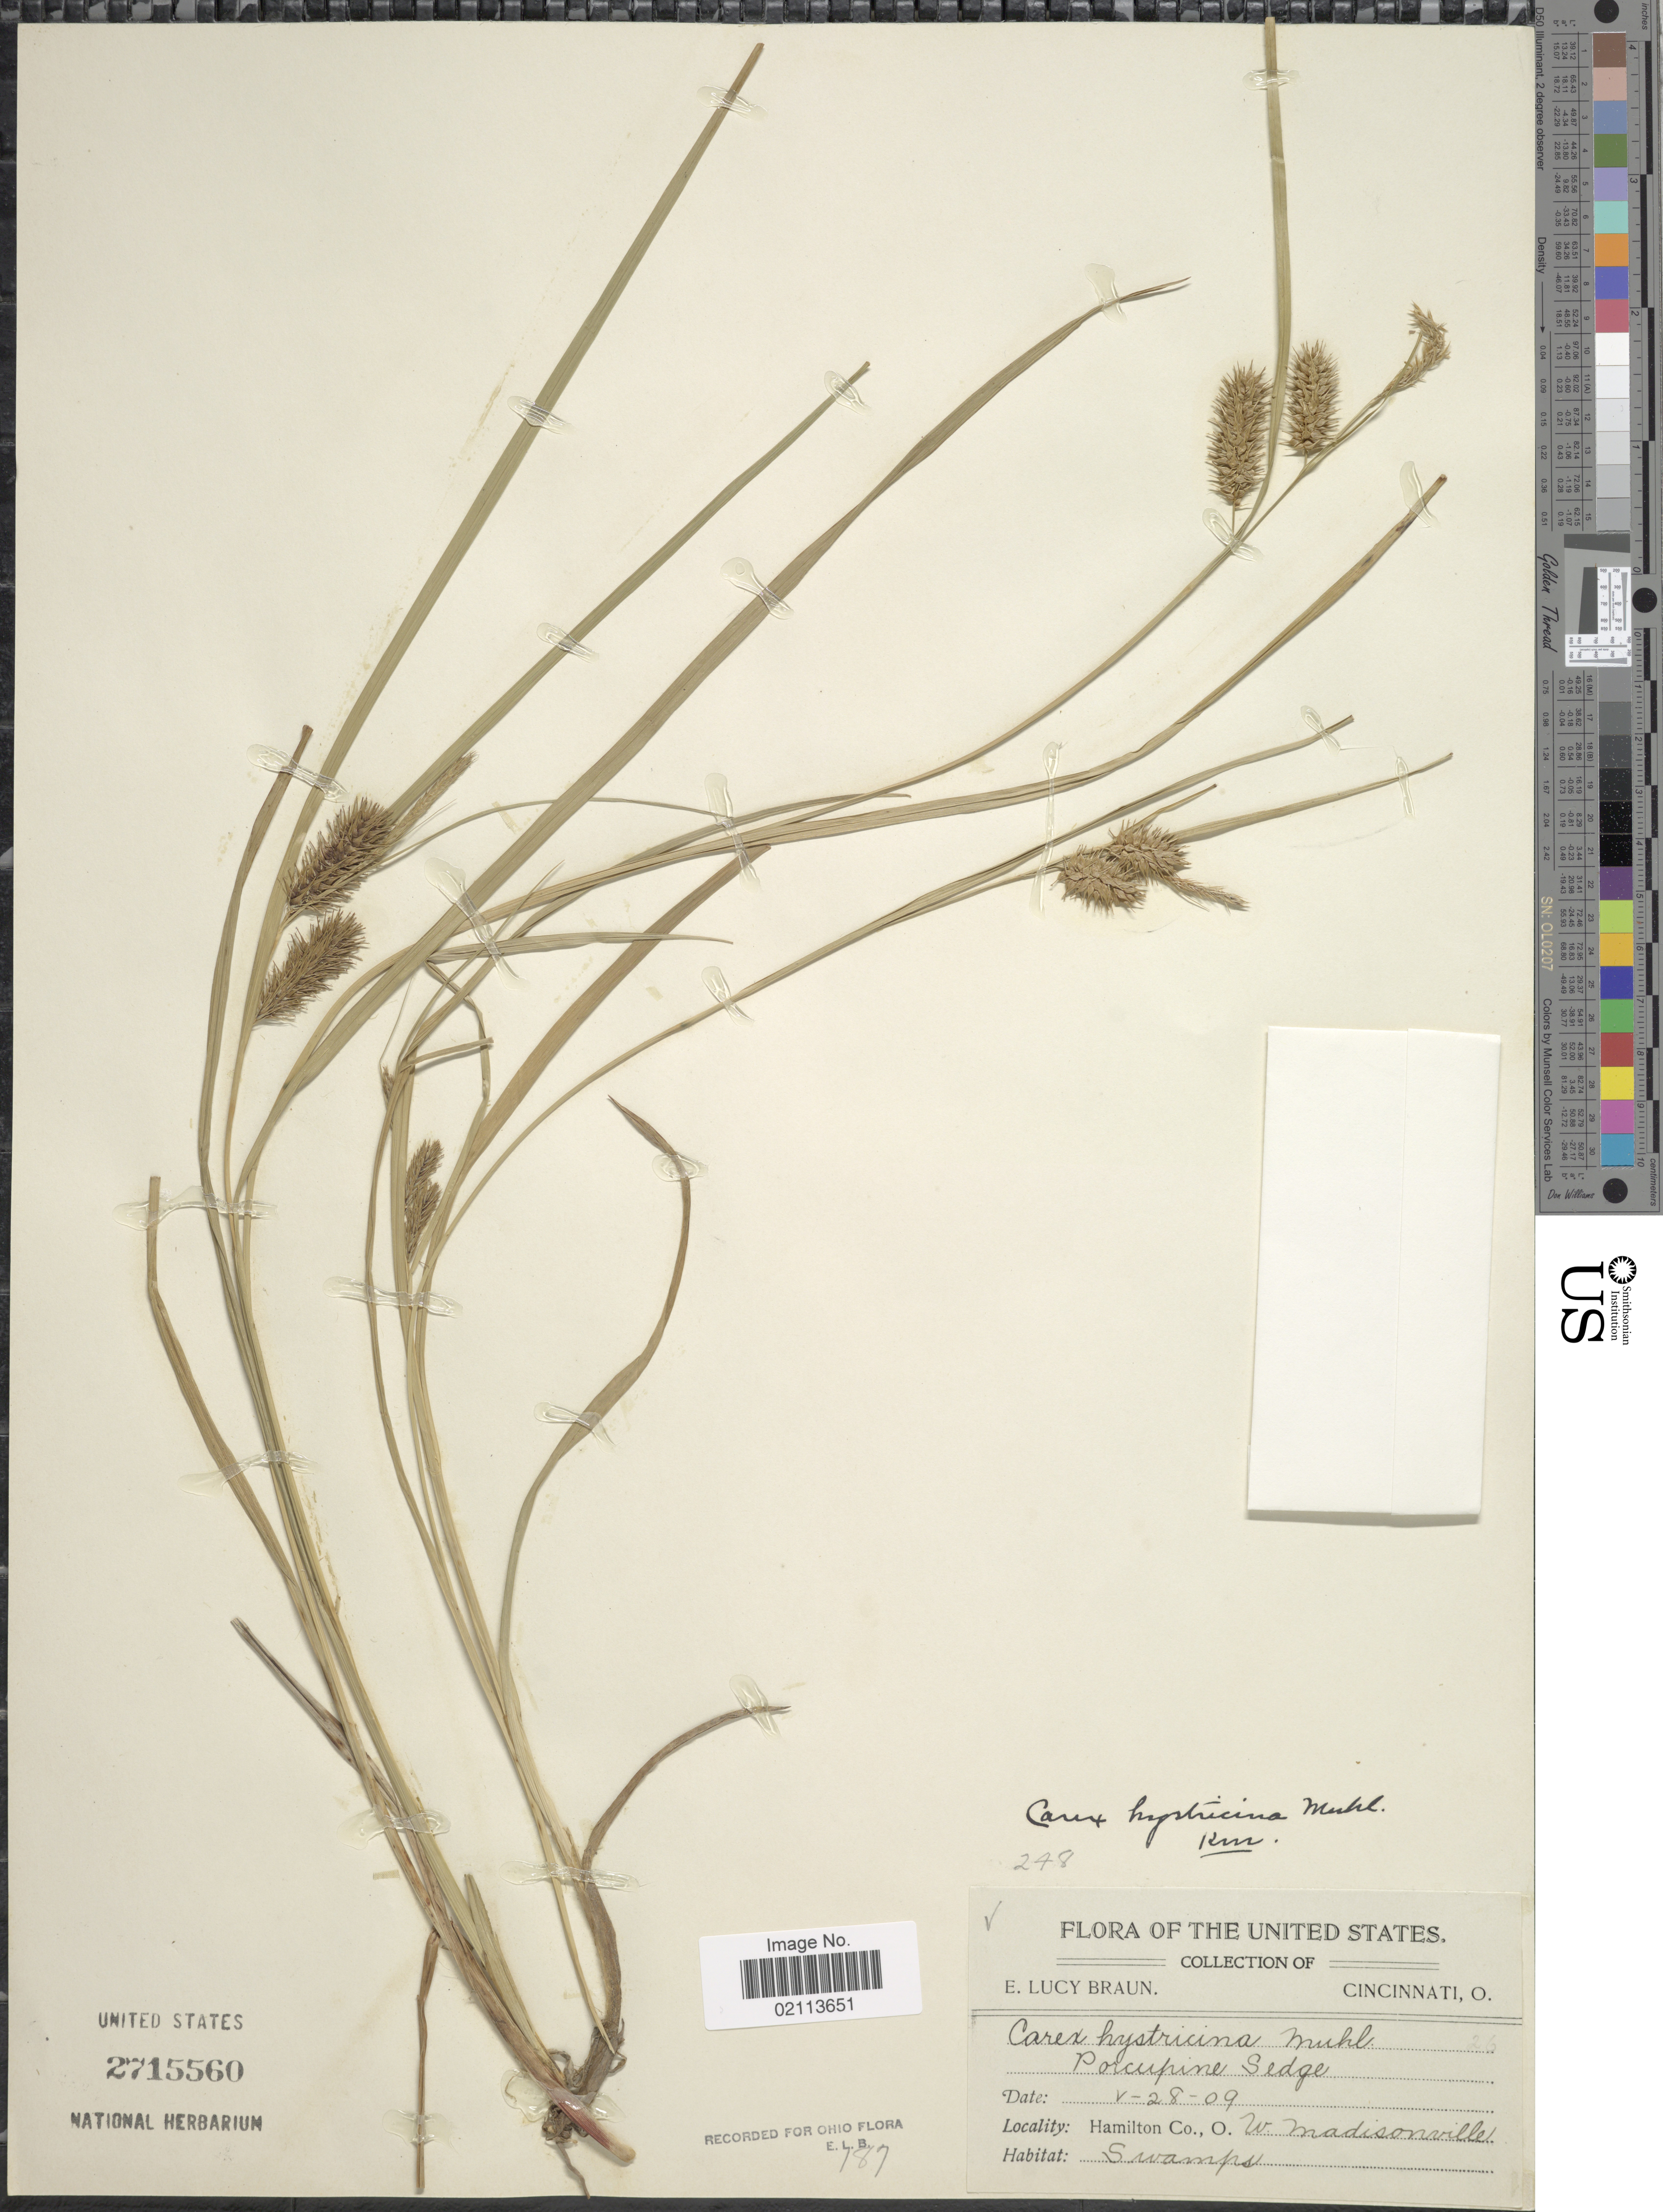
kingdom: Plantae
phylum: Tracheophyta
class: Liliopsida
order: Poales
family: Cyperaceae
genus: Carex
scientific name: Carex hystericina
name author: Muhl. ex Willd.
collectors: E. L. Braun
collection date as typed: Transcribed d/m/y: 28/5/9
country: United States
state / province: Ohio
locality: Hamilton Co., W Madisonville, Swamps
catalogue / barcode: US 2715560